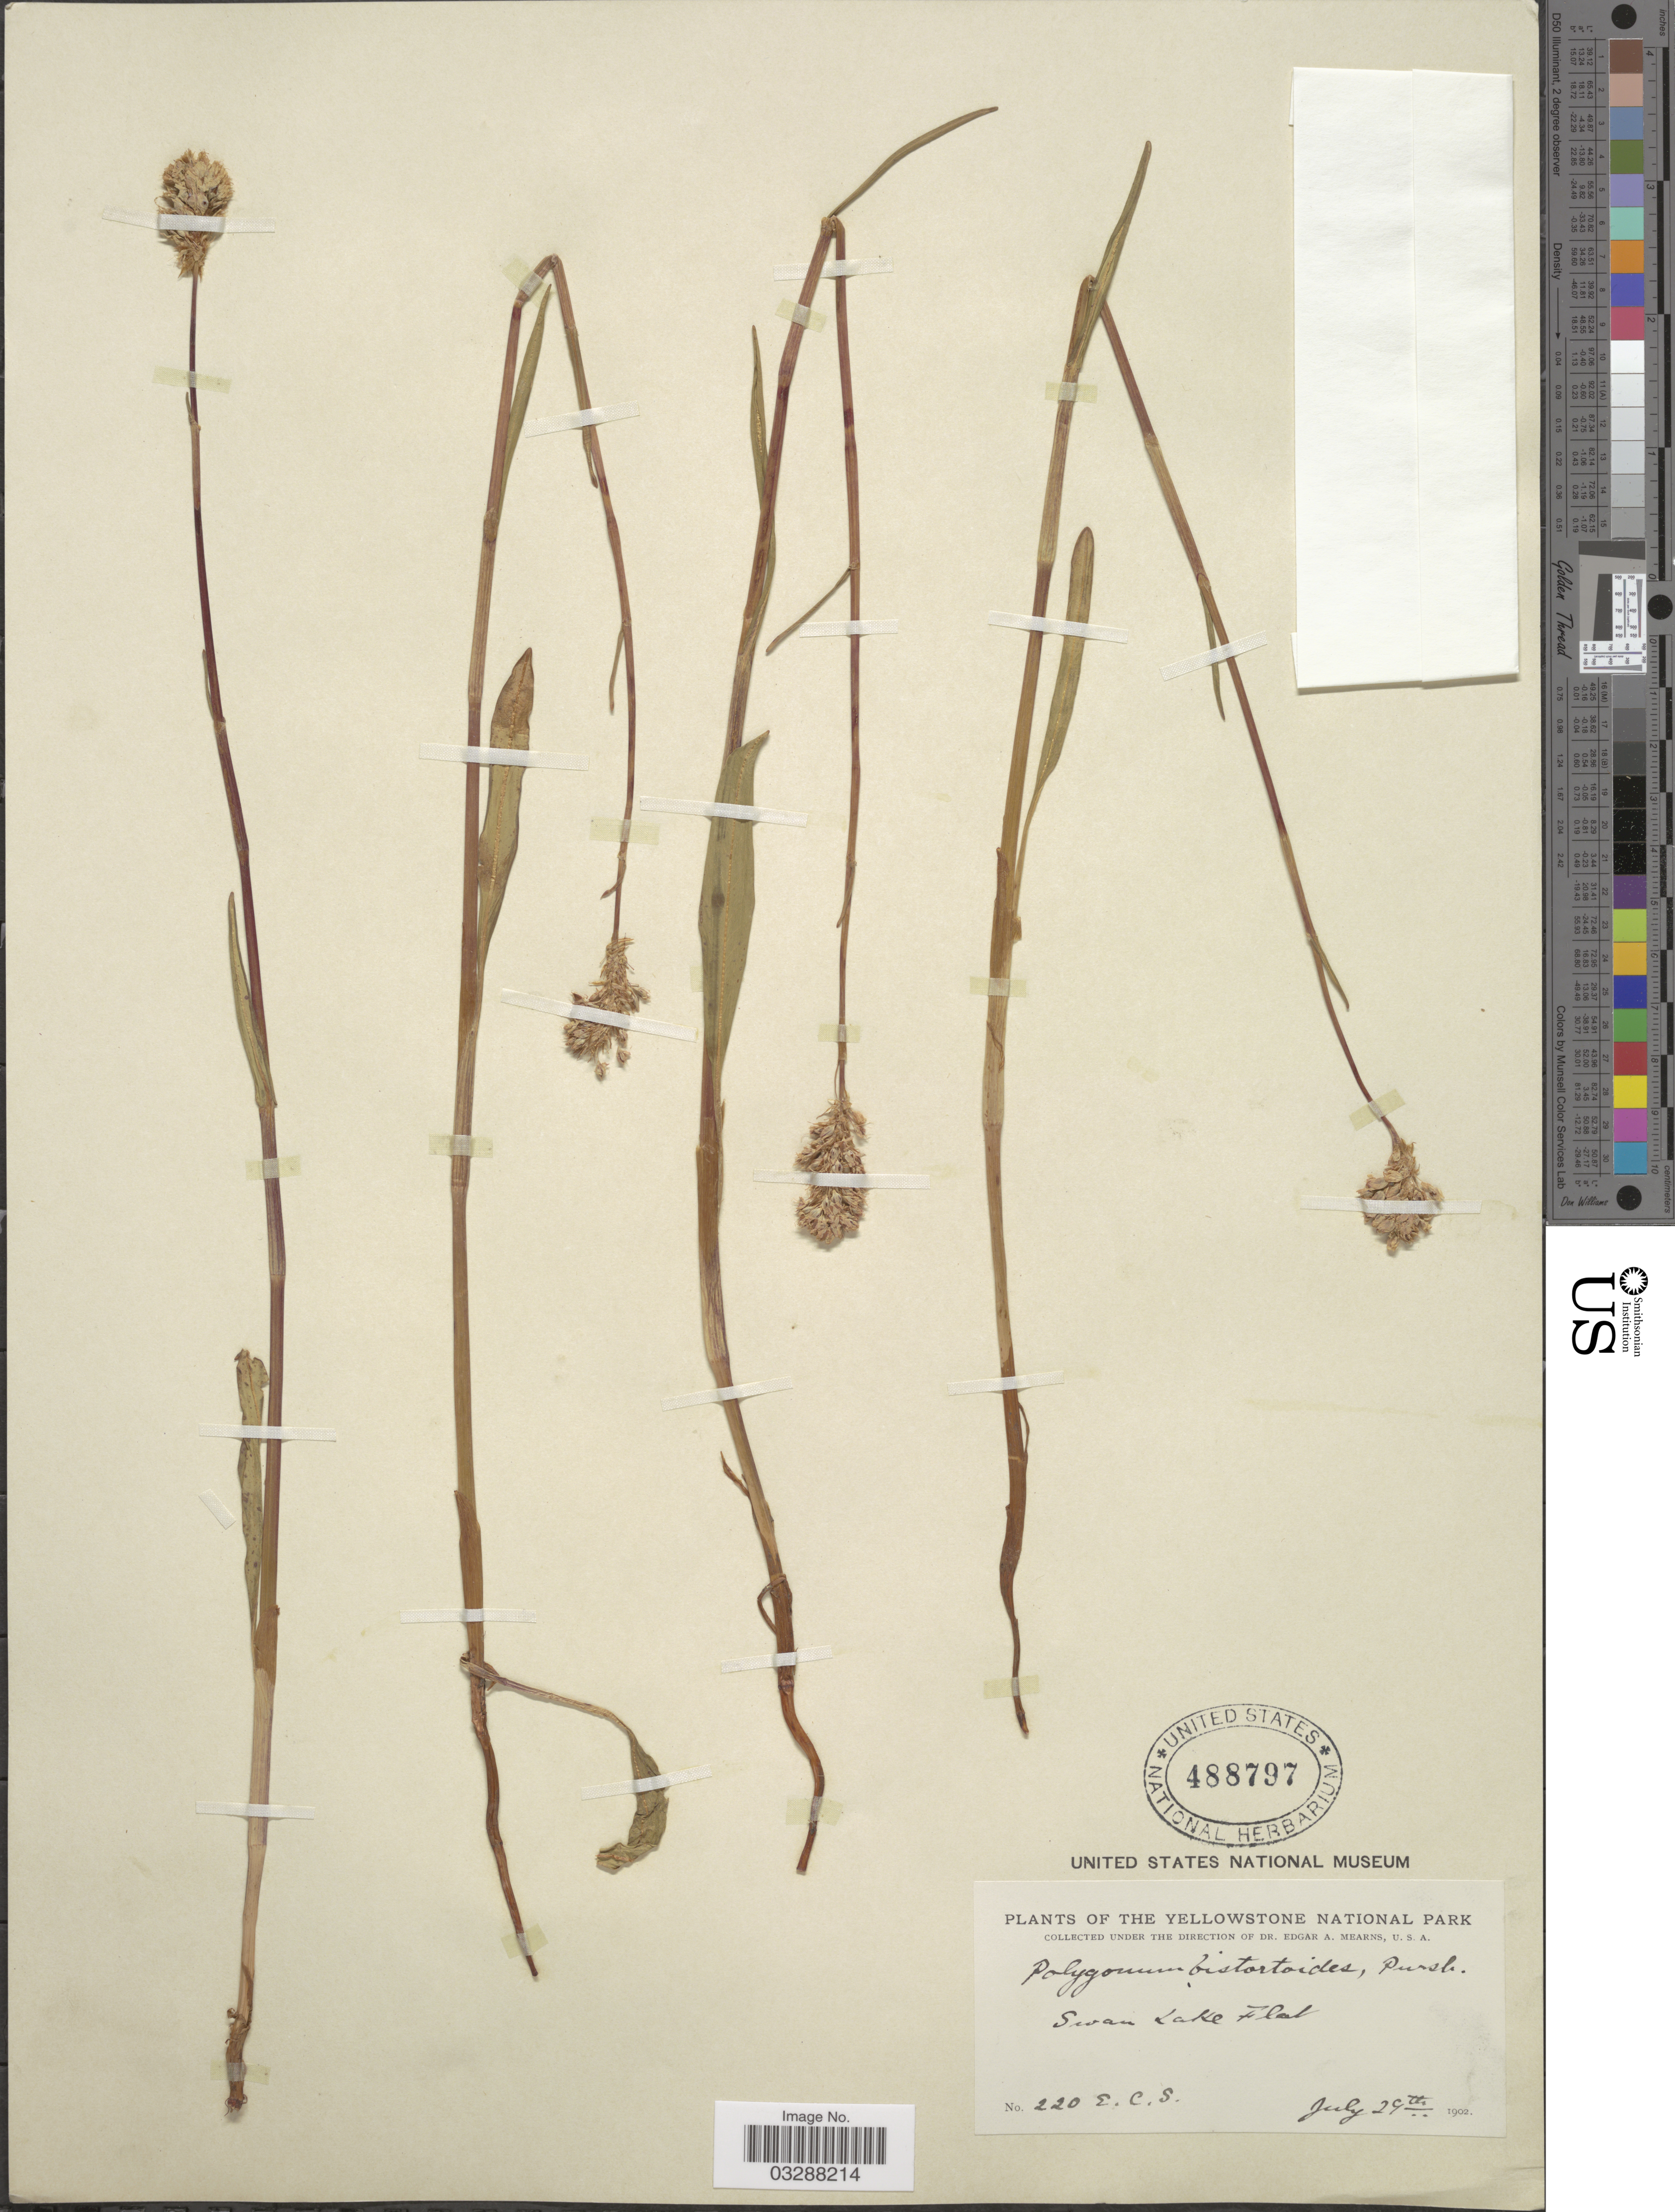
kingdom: Plantae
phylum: Tracheophyta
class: Magnoliopsida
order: Caryophyllales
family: Polygonaceae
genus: Bistorta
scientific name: Bistorta bistortoides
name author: (Pursh) Small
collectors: E. C. Smith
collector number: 220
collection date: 1902-07-29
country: United States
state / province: Wyoming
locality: Yellowstone National Park. Swan Lake Flat.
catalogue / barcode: US 488797